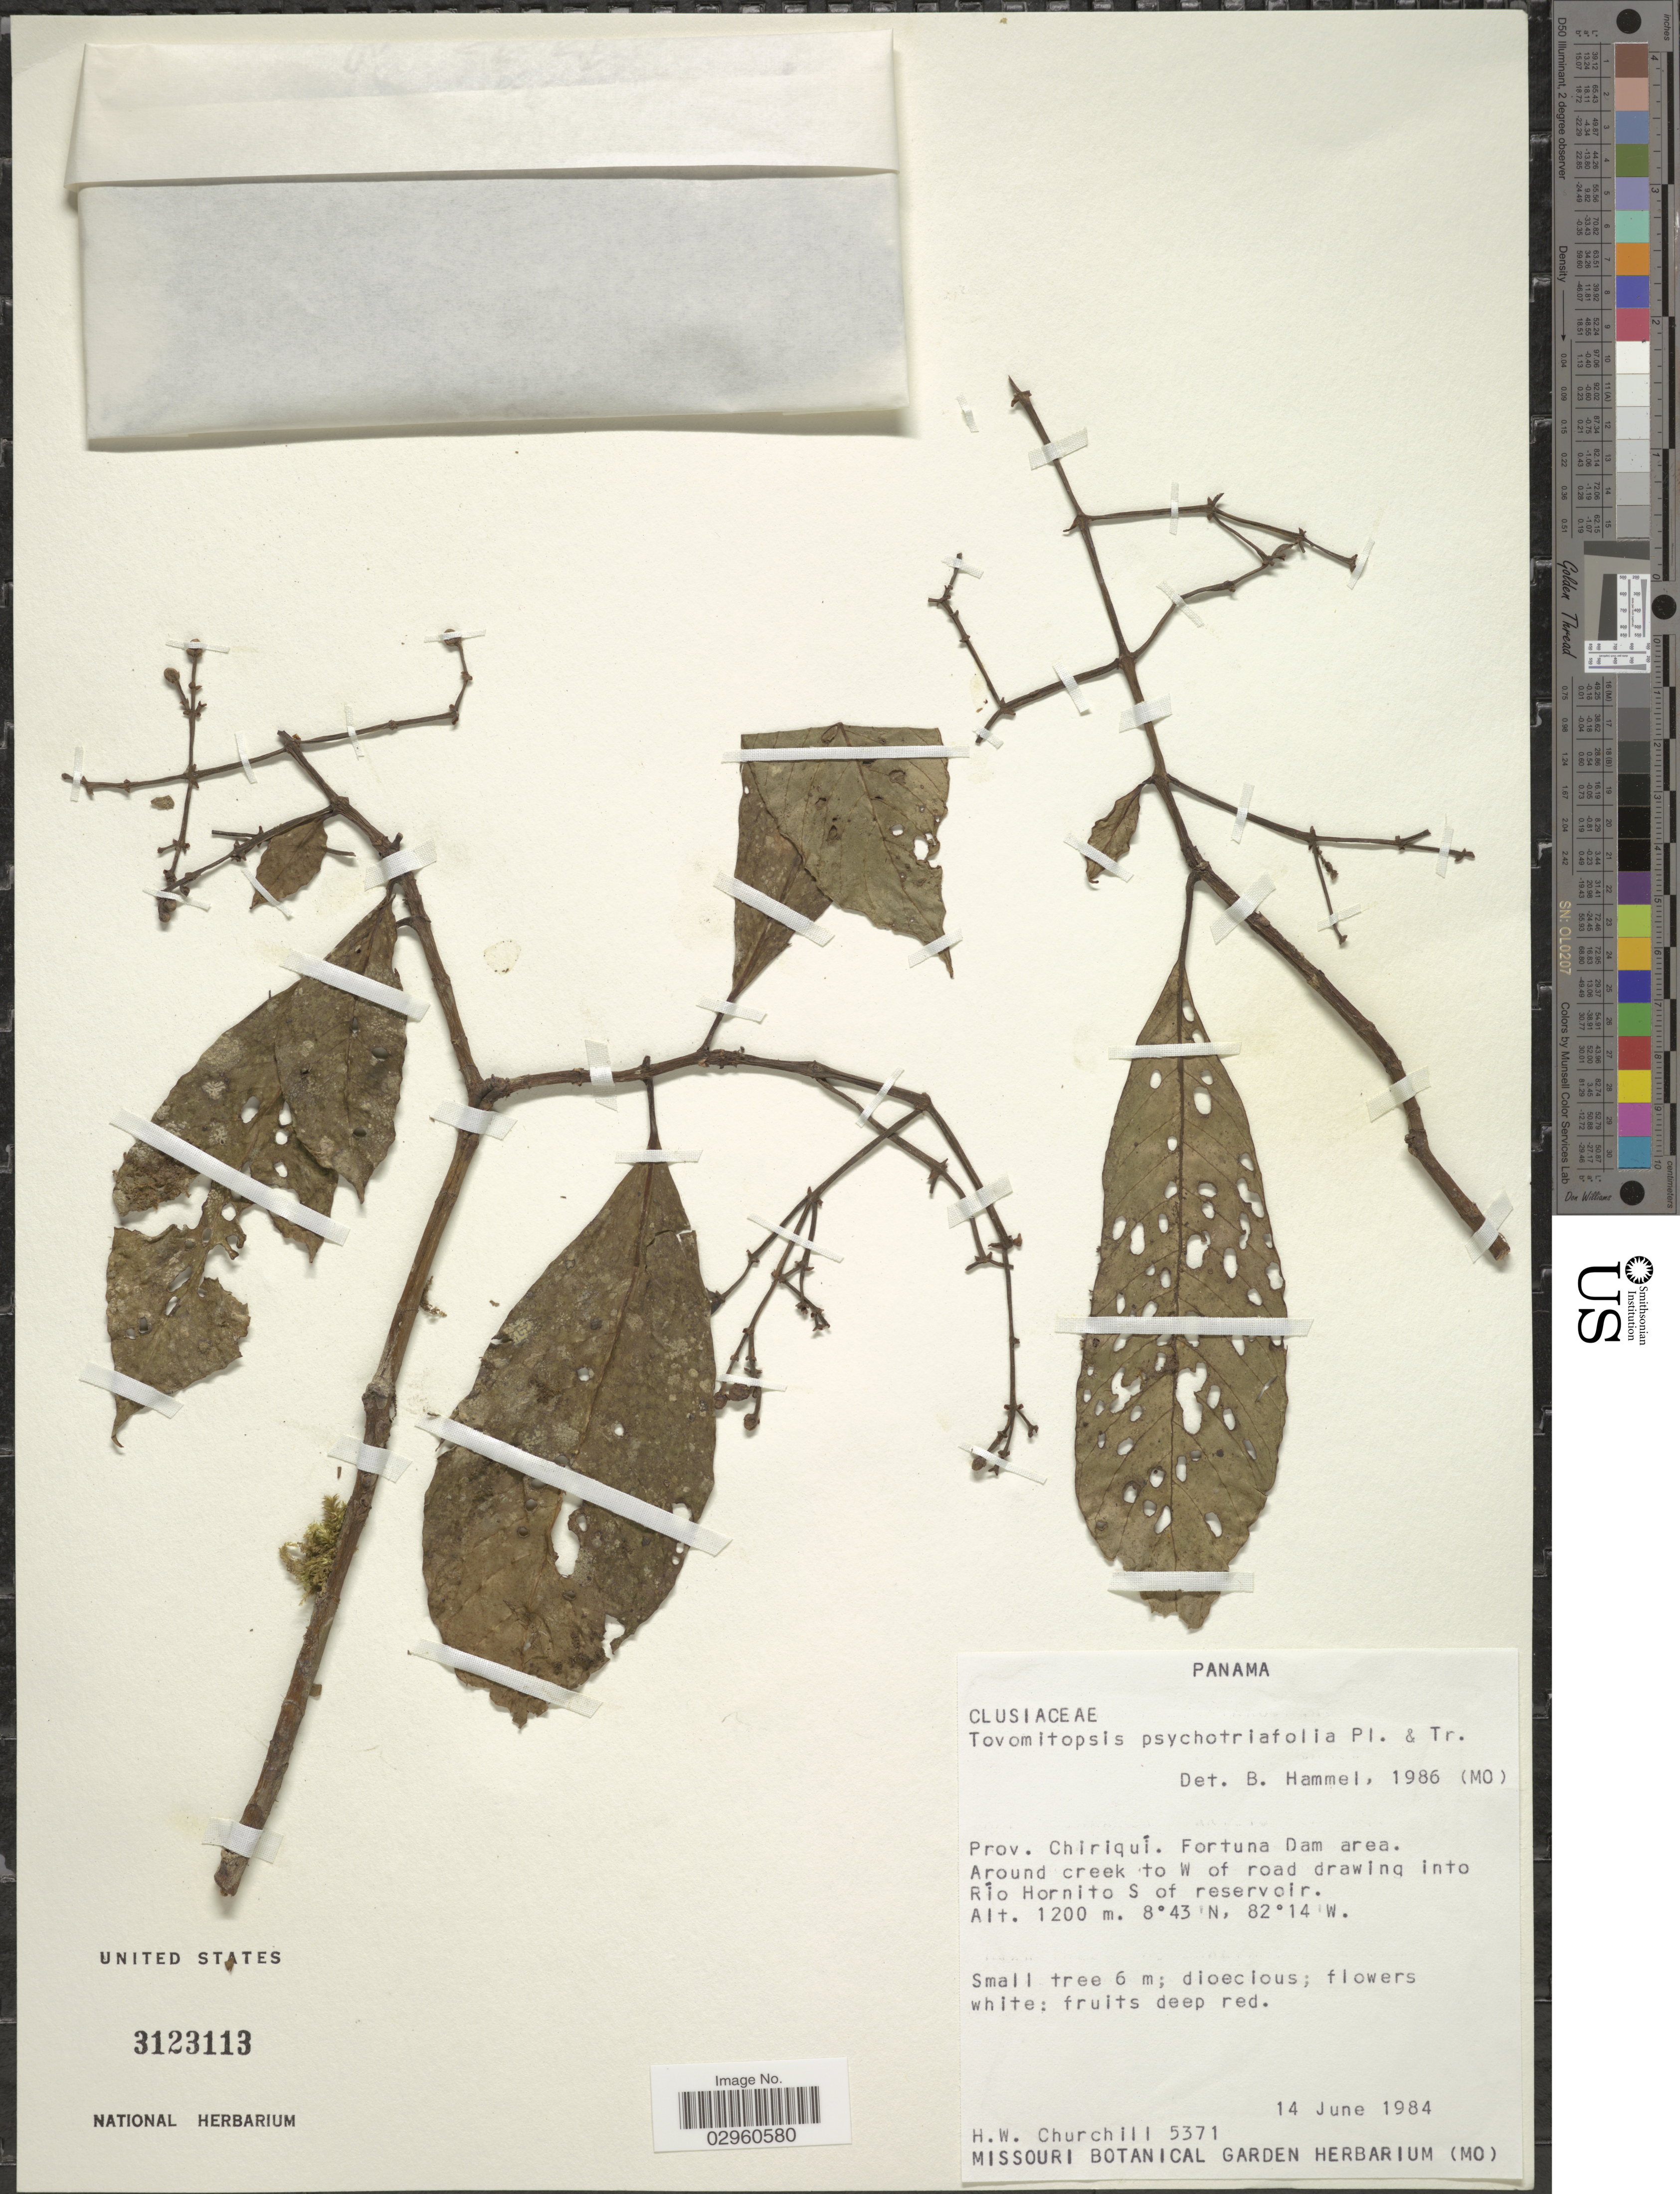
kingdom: Plantae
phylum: Tracheophyta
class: Magnoliopsida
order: Malpighiales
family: Clusiaceae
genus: Chrysochlamys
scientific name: Chrysochlamys psychotriifolia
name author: (Oerst. et al.) Hemsl.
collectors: H. Churchill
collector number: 5371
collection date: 1984-06-14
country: Panama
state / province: Chiriqui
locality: Prov. Chiriquí. Fortuna Dam area. Around creek to W of road drawing into Río Hornito S of reservoir.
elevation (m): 1200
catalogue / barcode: US 3123113